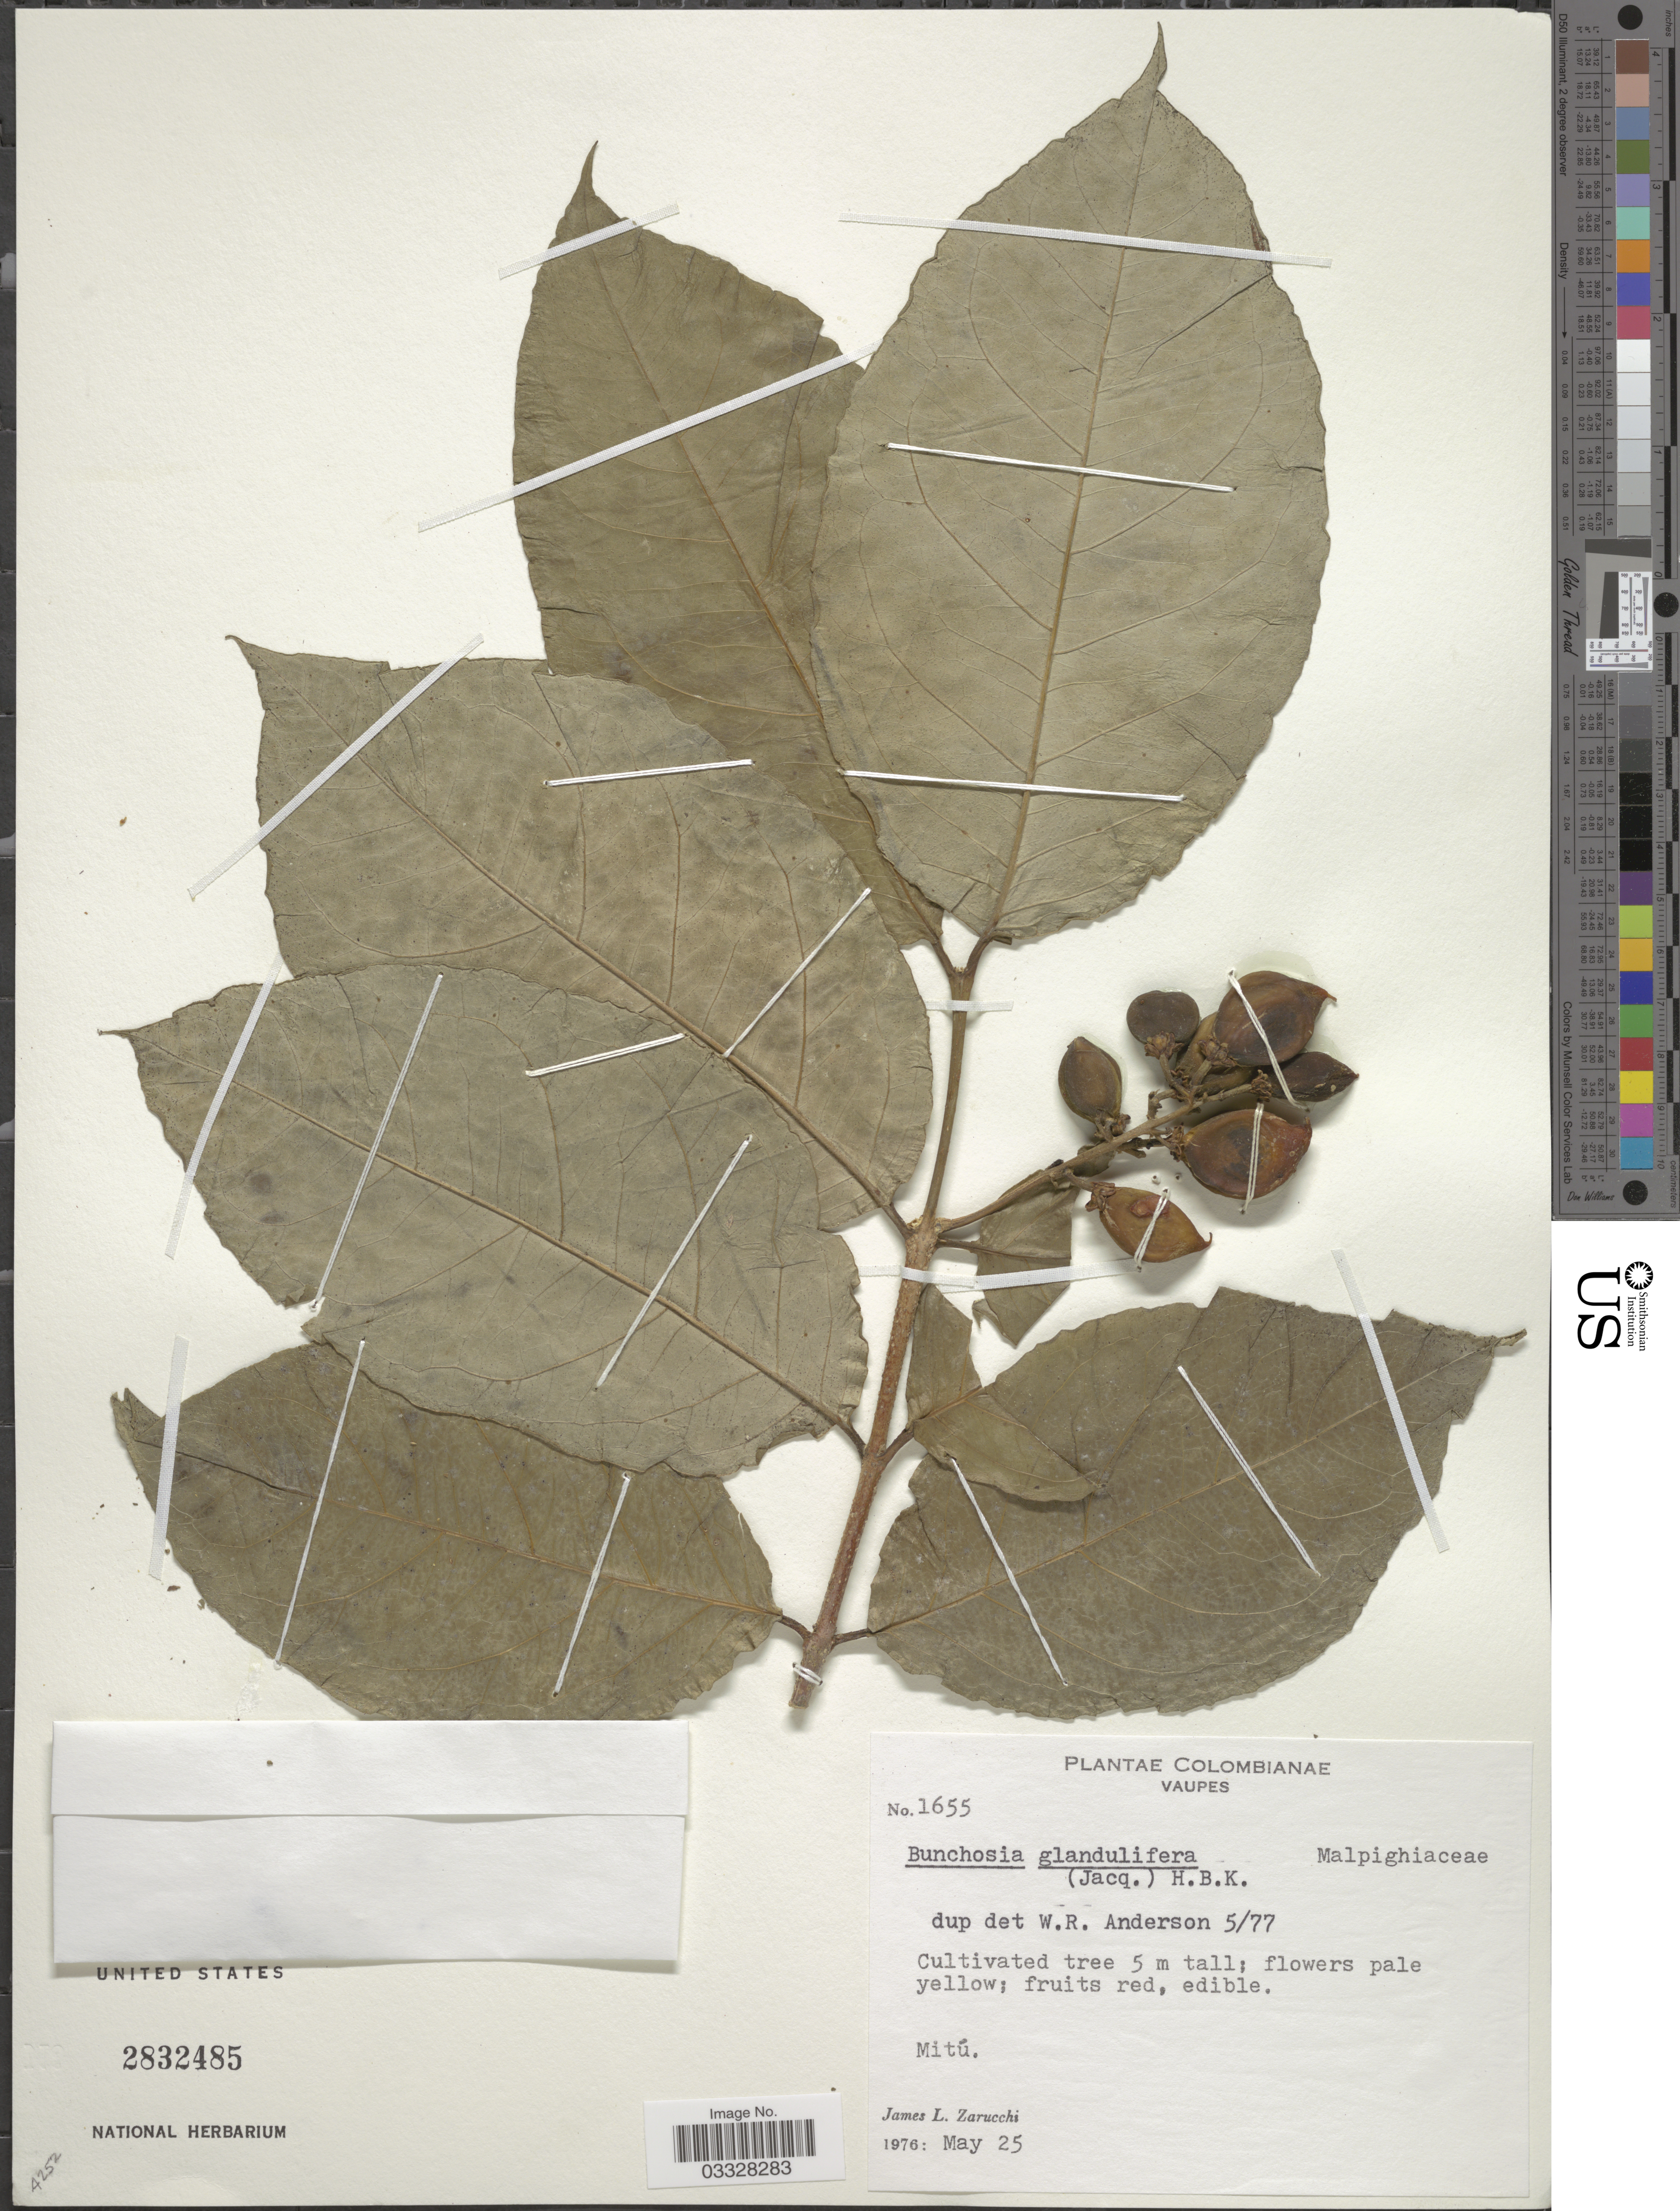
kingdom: Plantae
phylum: Tracheophyta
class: Magnoliopsida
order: Malpighiales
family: Malpighiaceae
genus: Bunchosia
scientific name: Bunchosia glandulifera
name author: (Jacq.) Kunth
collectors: J. L. Zarucchi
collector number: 1655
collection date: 1976-05-25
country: Colombia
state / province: Vaupés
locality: Mitú.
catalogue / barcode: US 2832485